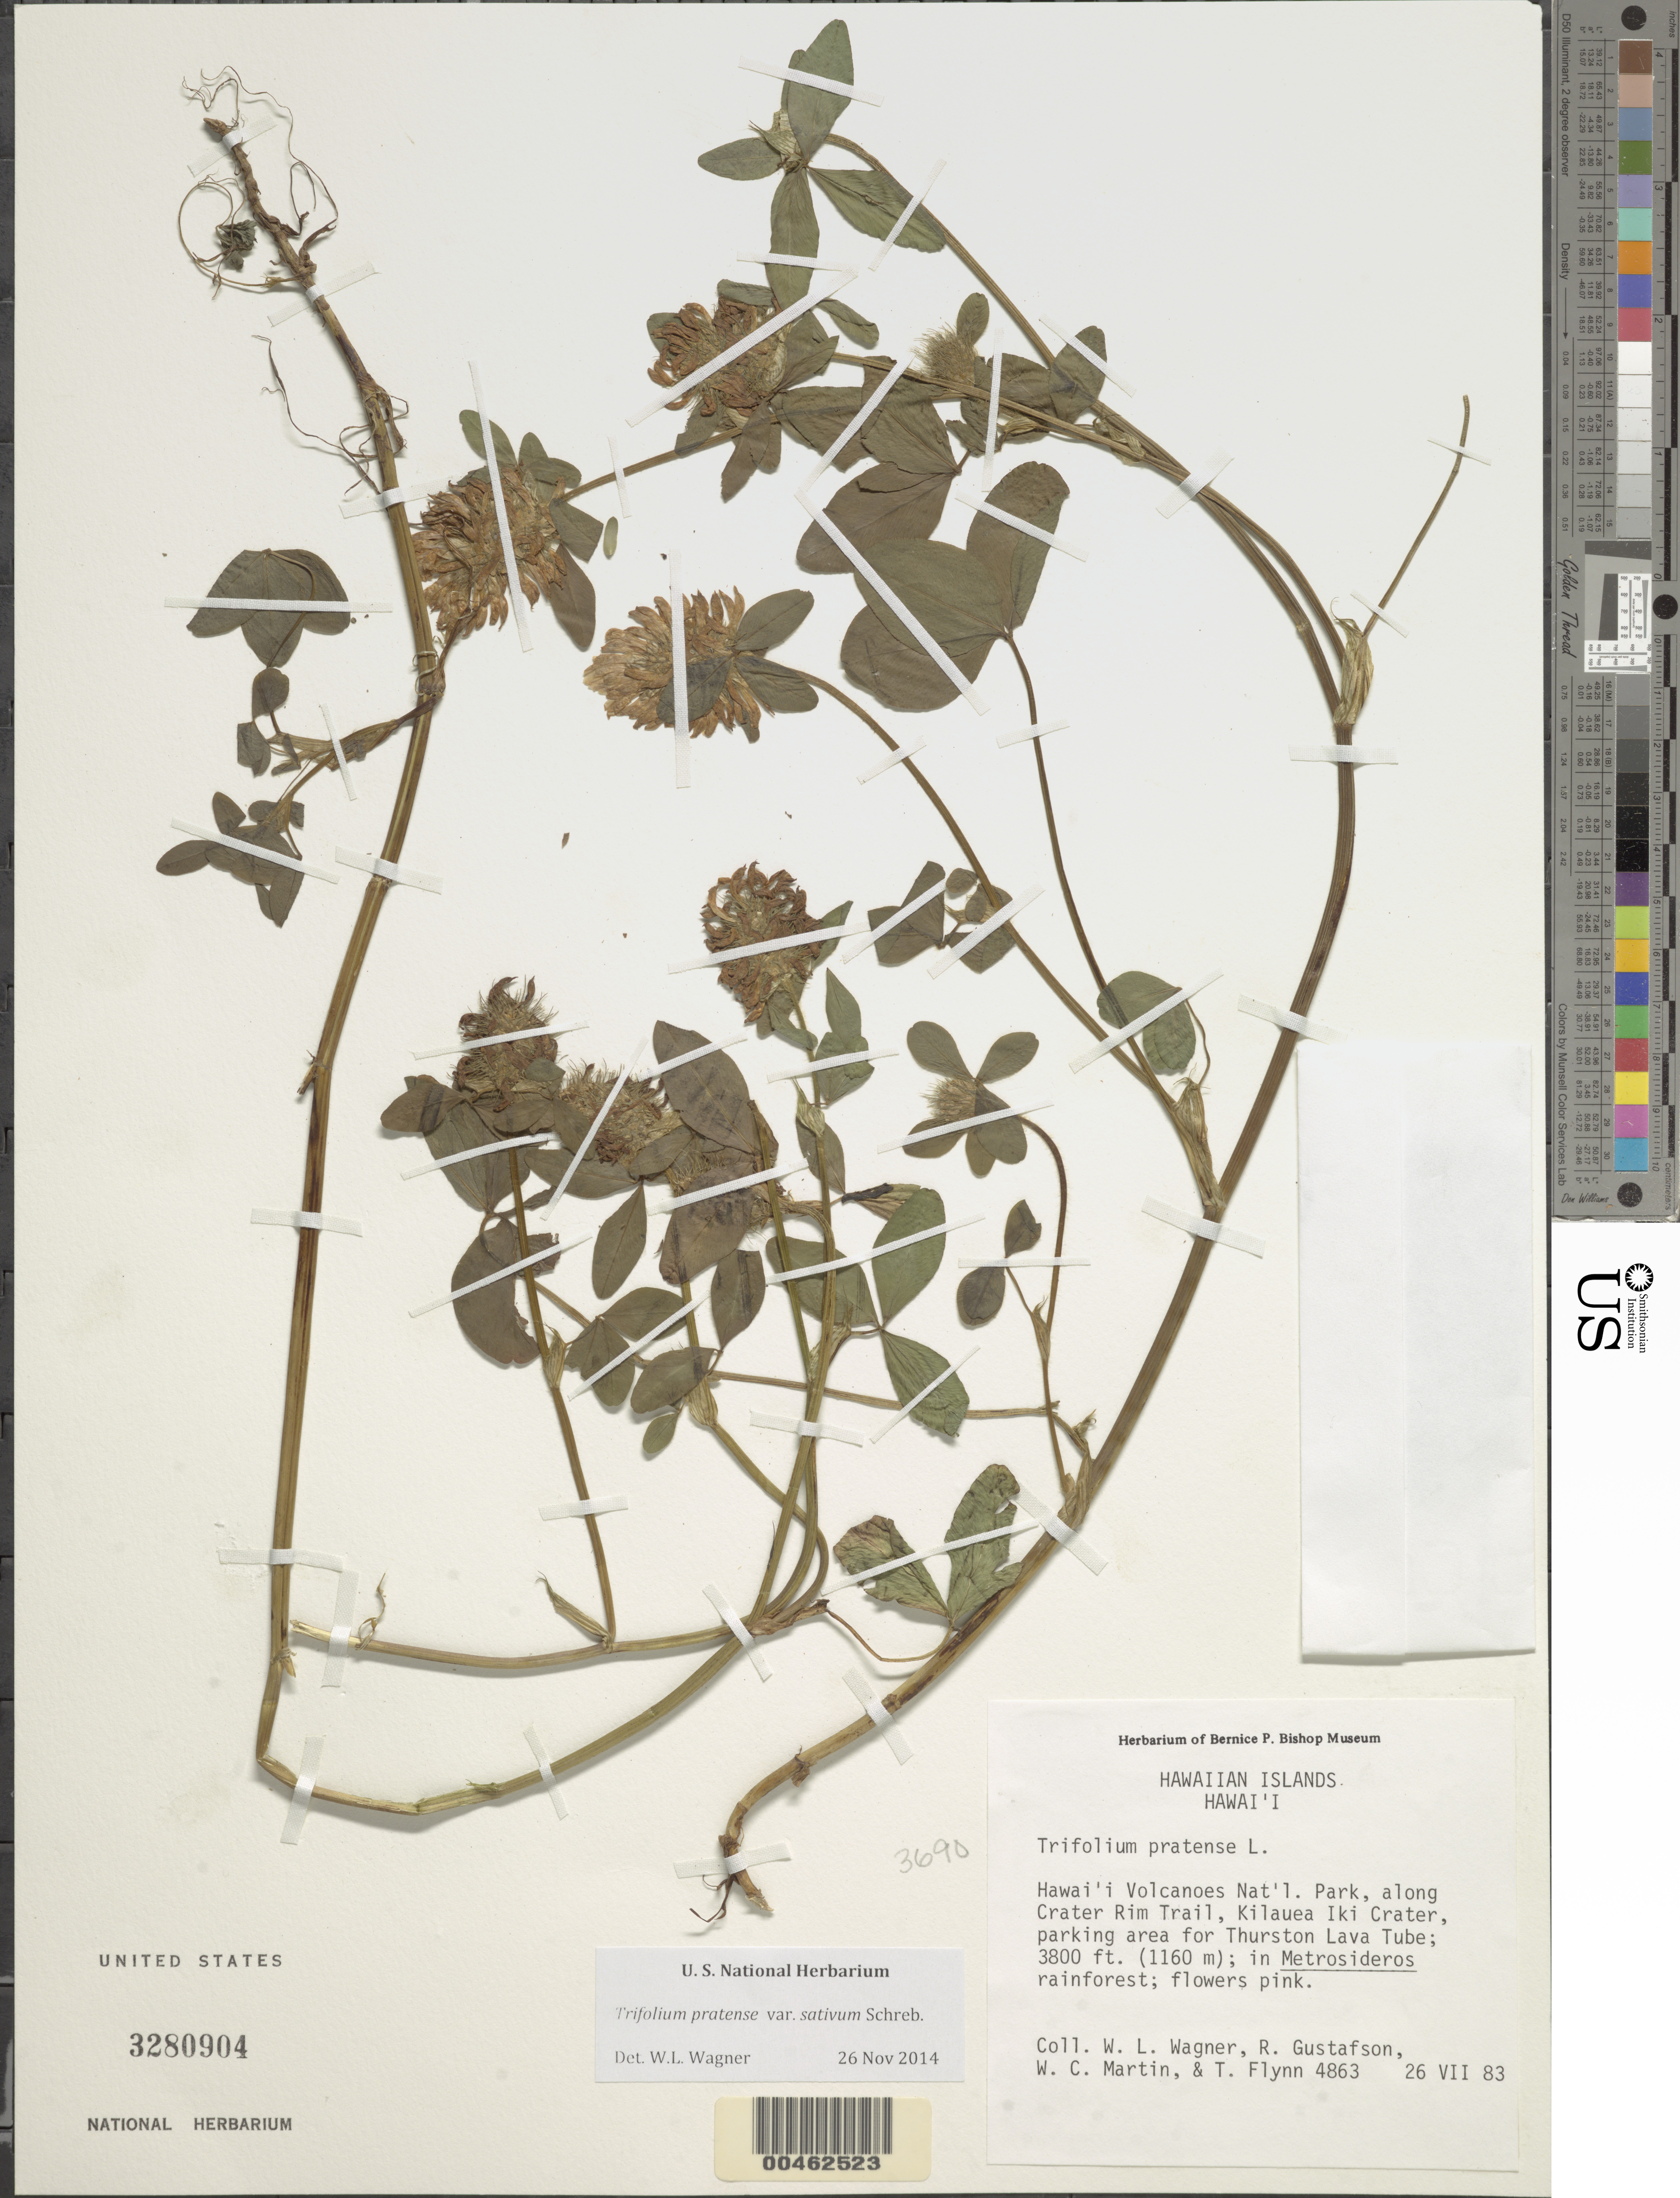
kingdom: Plantae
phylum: Tracheophyta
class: Magnoliopsida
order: Fabales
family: Fabaceae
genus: Trifolium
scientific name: Trifolium pratense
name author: L.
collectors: W. L. Wagner, R. Gustafson, W. C. Martin & T. W. Flynn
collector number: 4863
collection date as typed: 26 Jul 1983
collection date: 1983-07-26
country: United States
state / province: Hawaii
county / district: Hawaii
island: Hawaii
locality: Hawai'i Volcanoes Nat'l. Park, along Crater Rim Trail, Kilauea Iki Crater, parking area for Thurston Lava Tube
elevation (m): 1158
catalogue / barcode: US 3280904